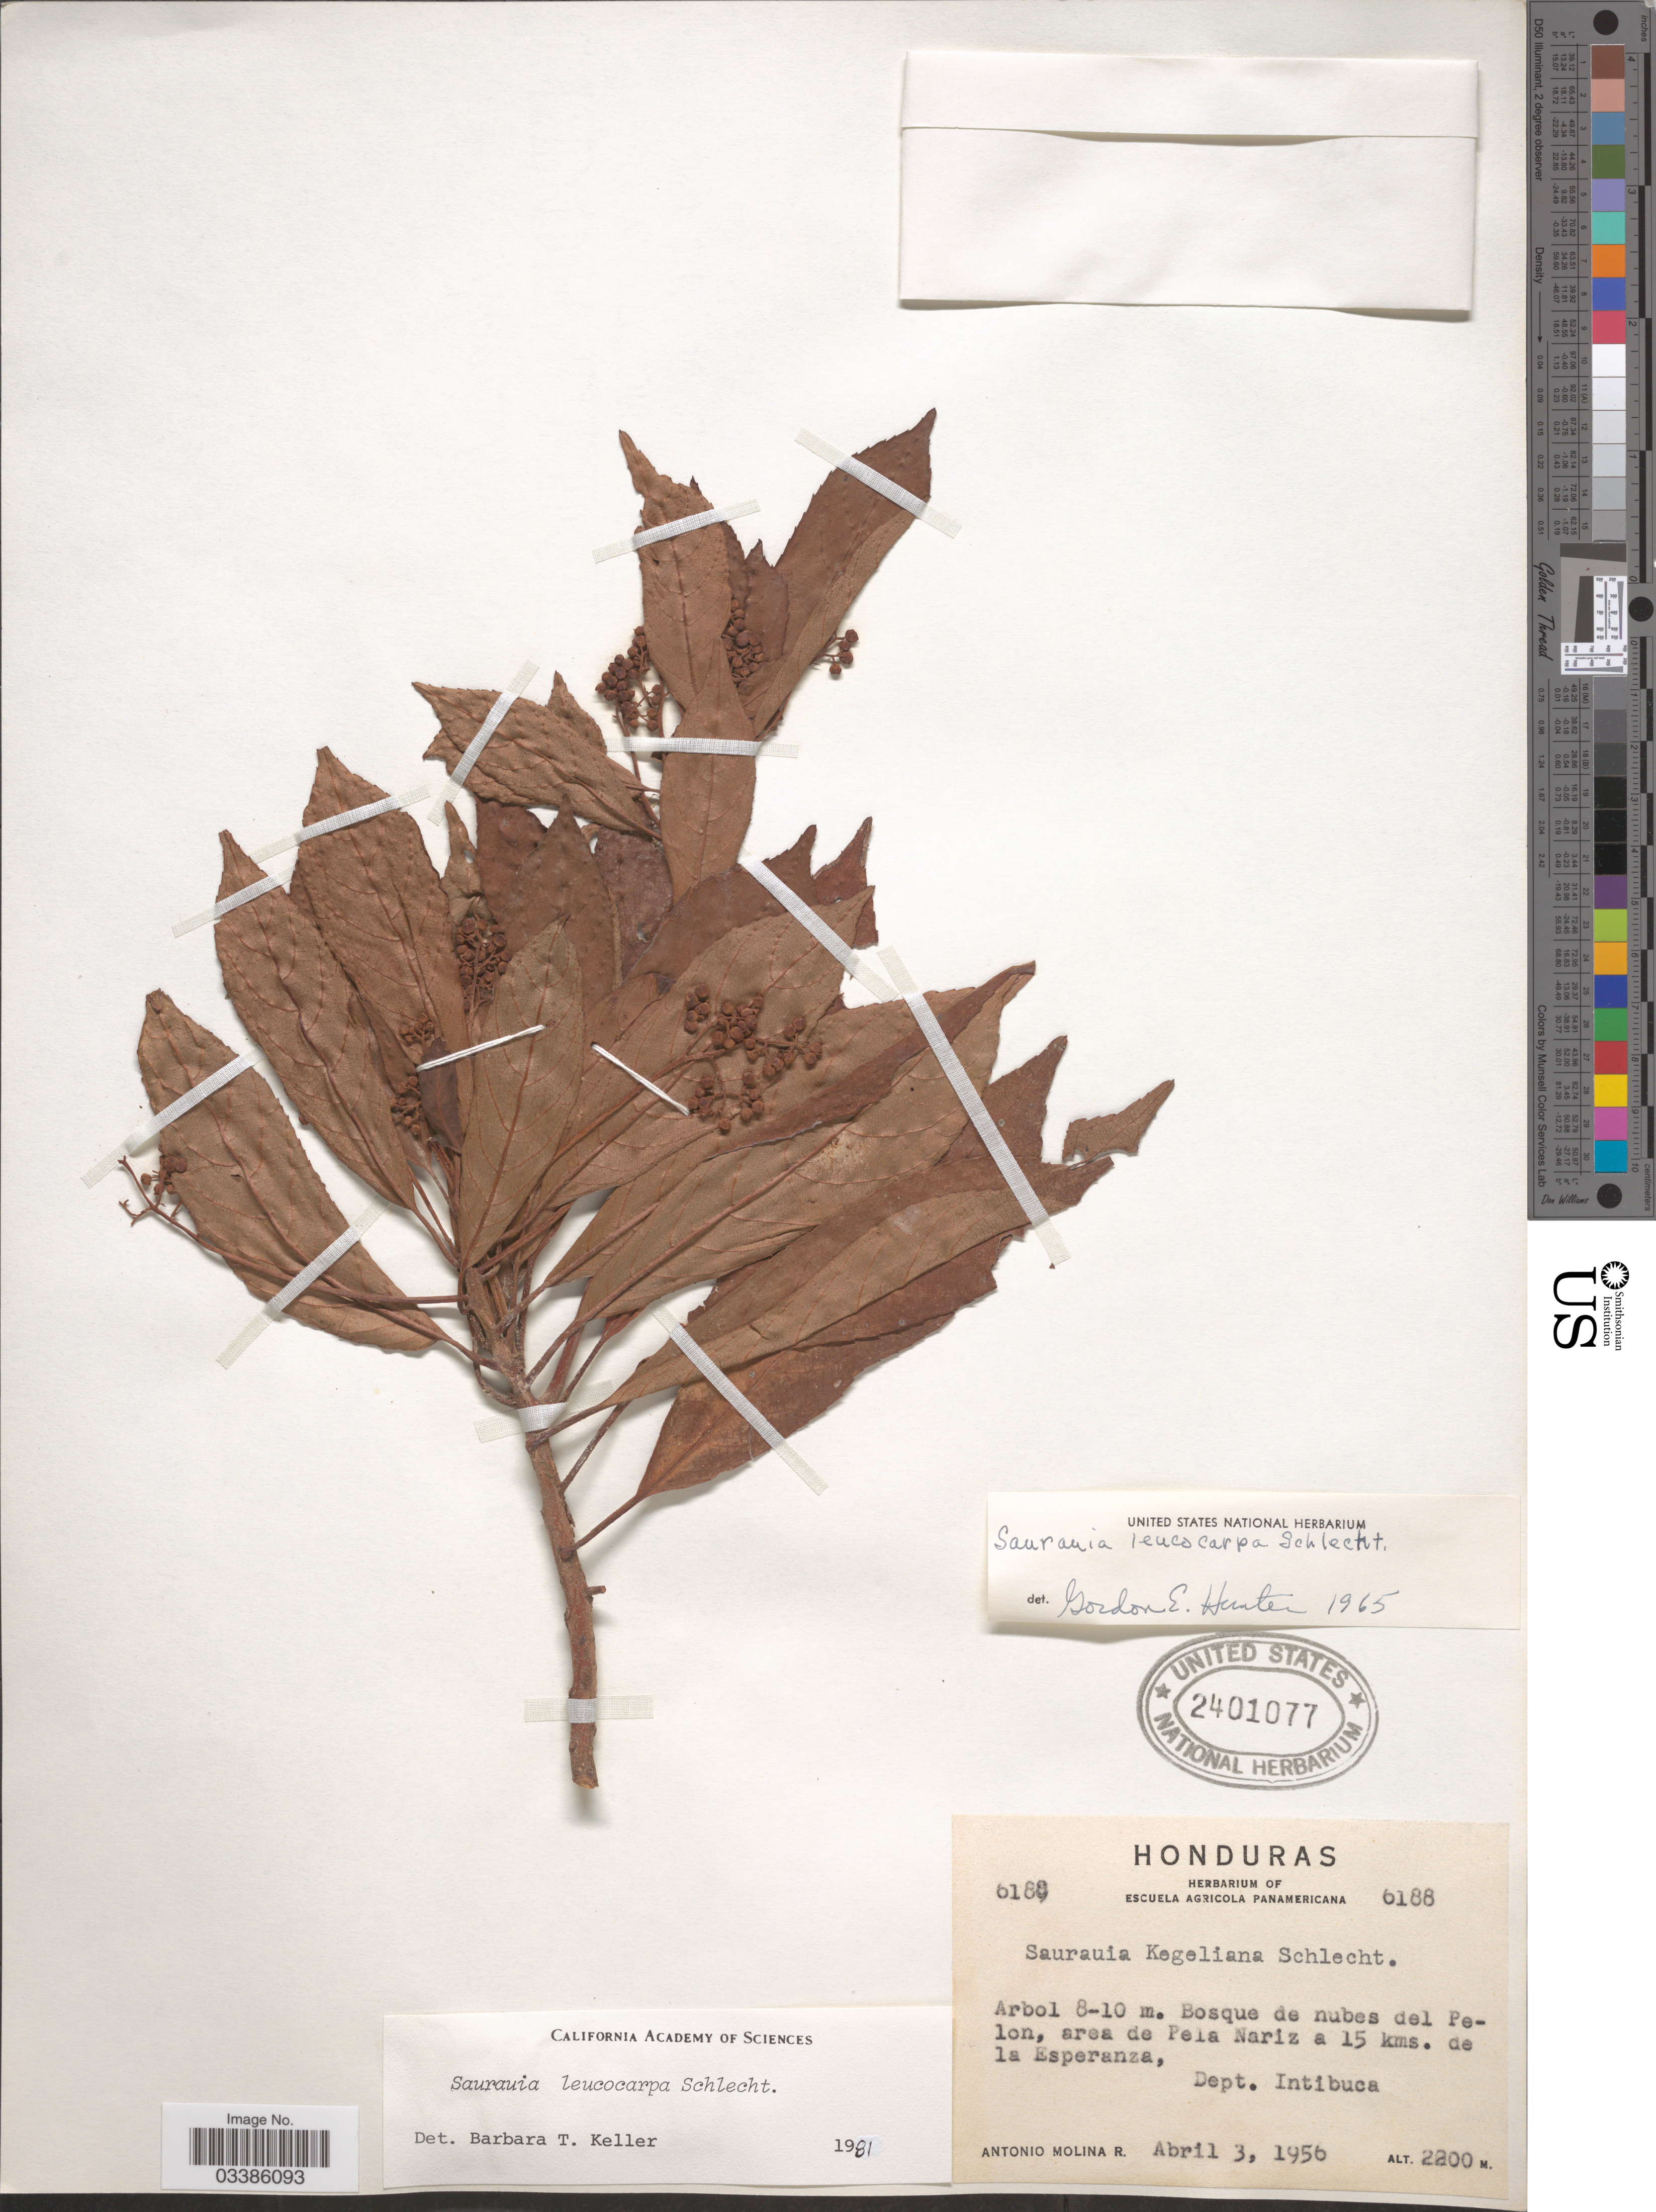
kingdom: Plantae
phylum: Tracheophyta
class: Magnoliopsida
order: Ericales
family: Actinidiaceae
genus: Saurauia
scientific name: Saurauia leucocarpa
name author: Schltdl.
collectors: A. Molina R.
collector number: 6188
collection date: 1956-04-03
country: Honduras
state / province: Intibuca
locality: Bosque de nubes del Pelon, area de Pela Nariz a 15 kms. de la Esperanza, Dept. Intibuca.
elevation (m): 2200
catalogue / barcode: US 2401077